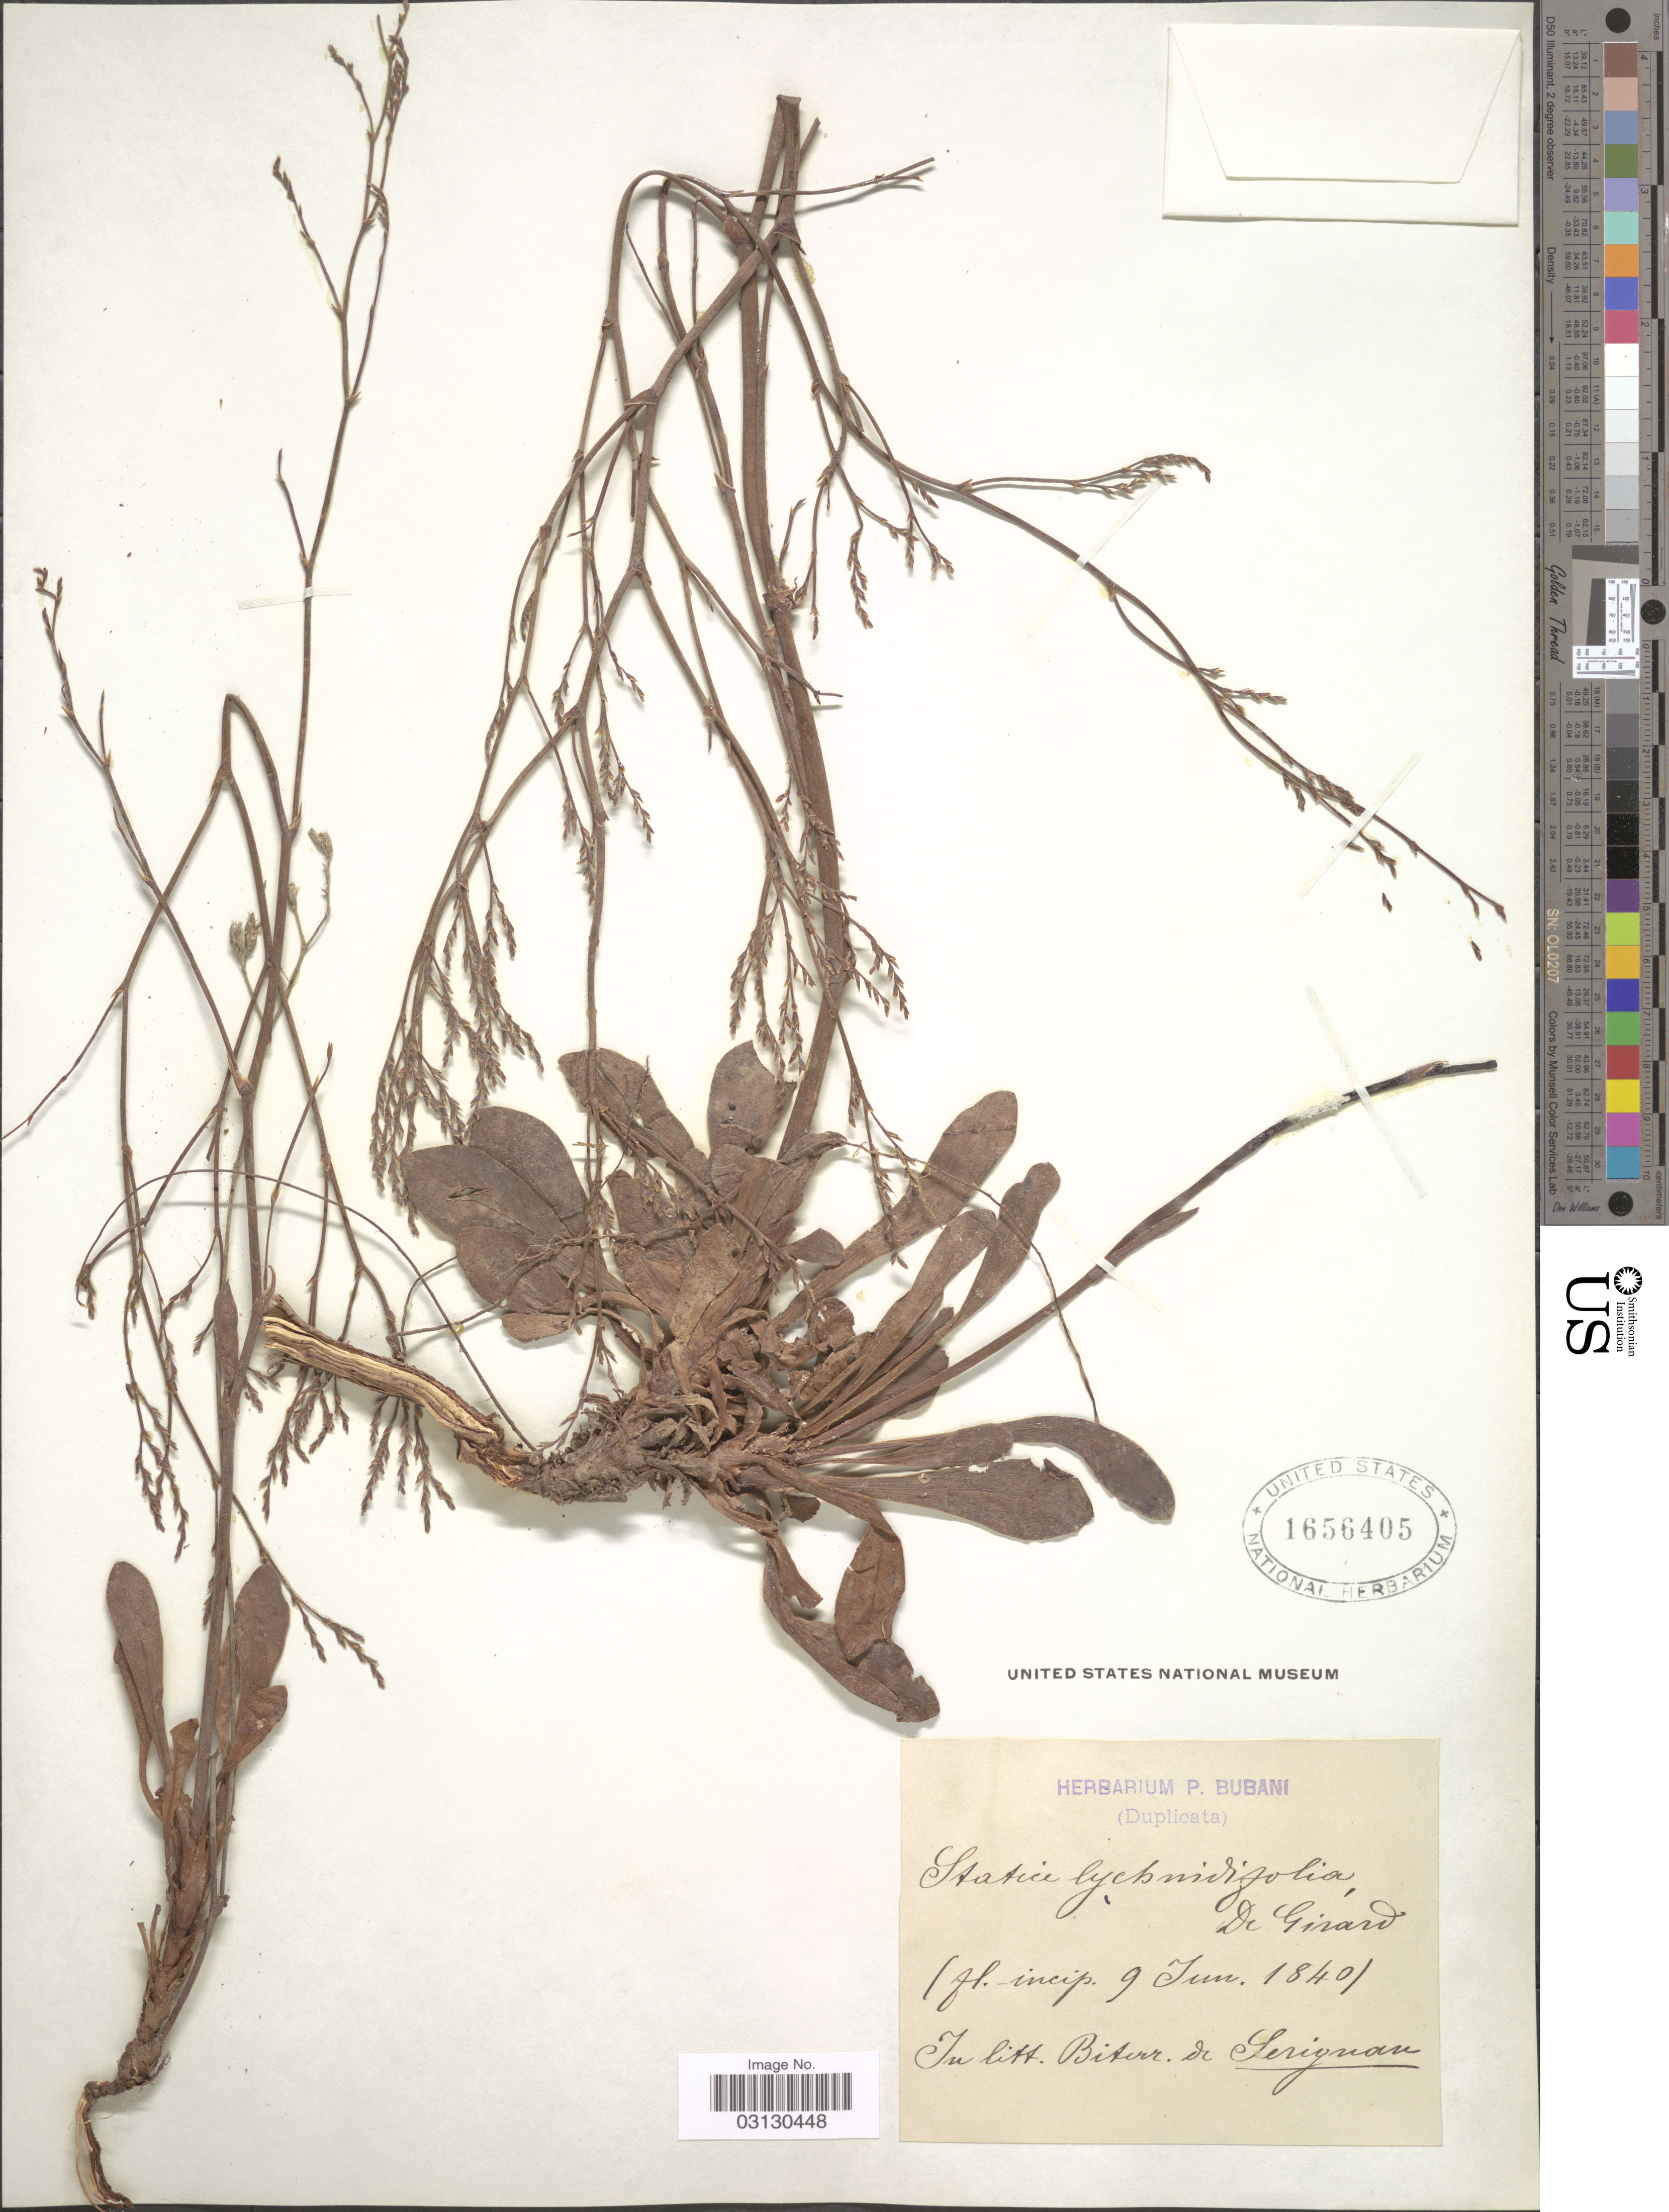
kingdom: Plantae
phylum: Tracheophyta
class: Magnoliopsida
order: Caryophyllales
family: Plumbaginaceae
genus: Limonium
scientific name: Limonium lychnidifolium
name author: (Girard) Kuntze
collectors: ex herb. P. Bubani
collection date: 1840-06-09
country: France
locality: In litt. Biterr. de Serignan.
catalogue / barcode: US 1656405